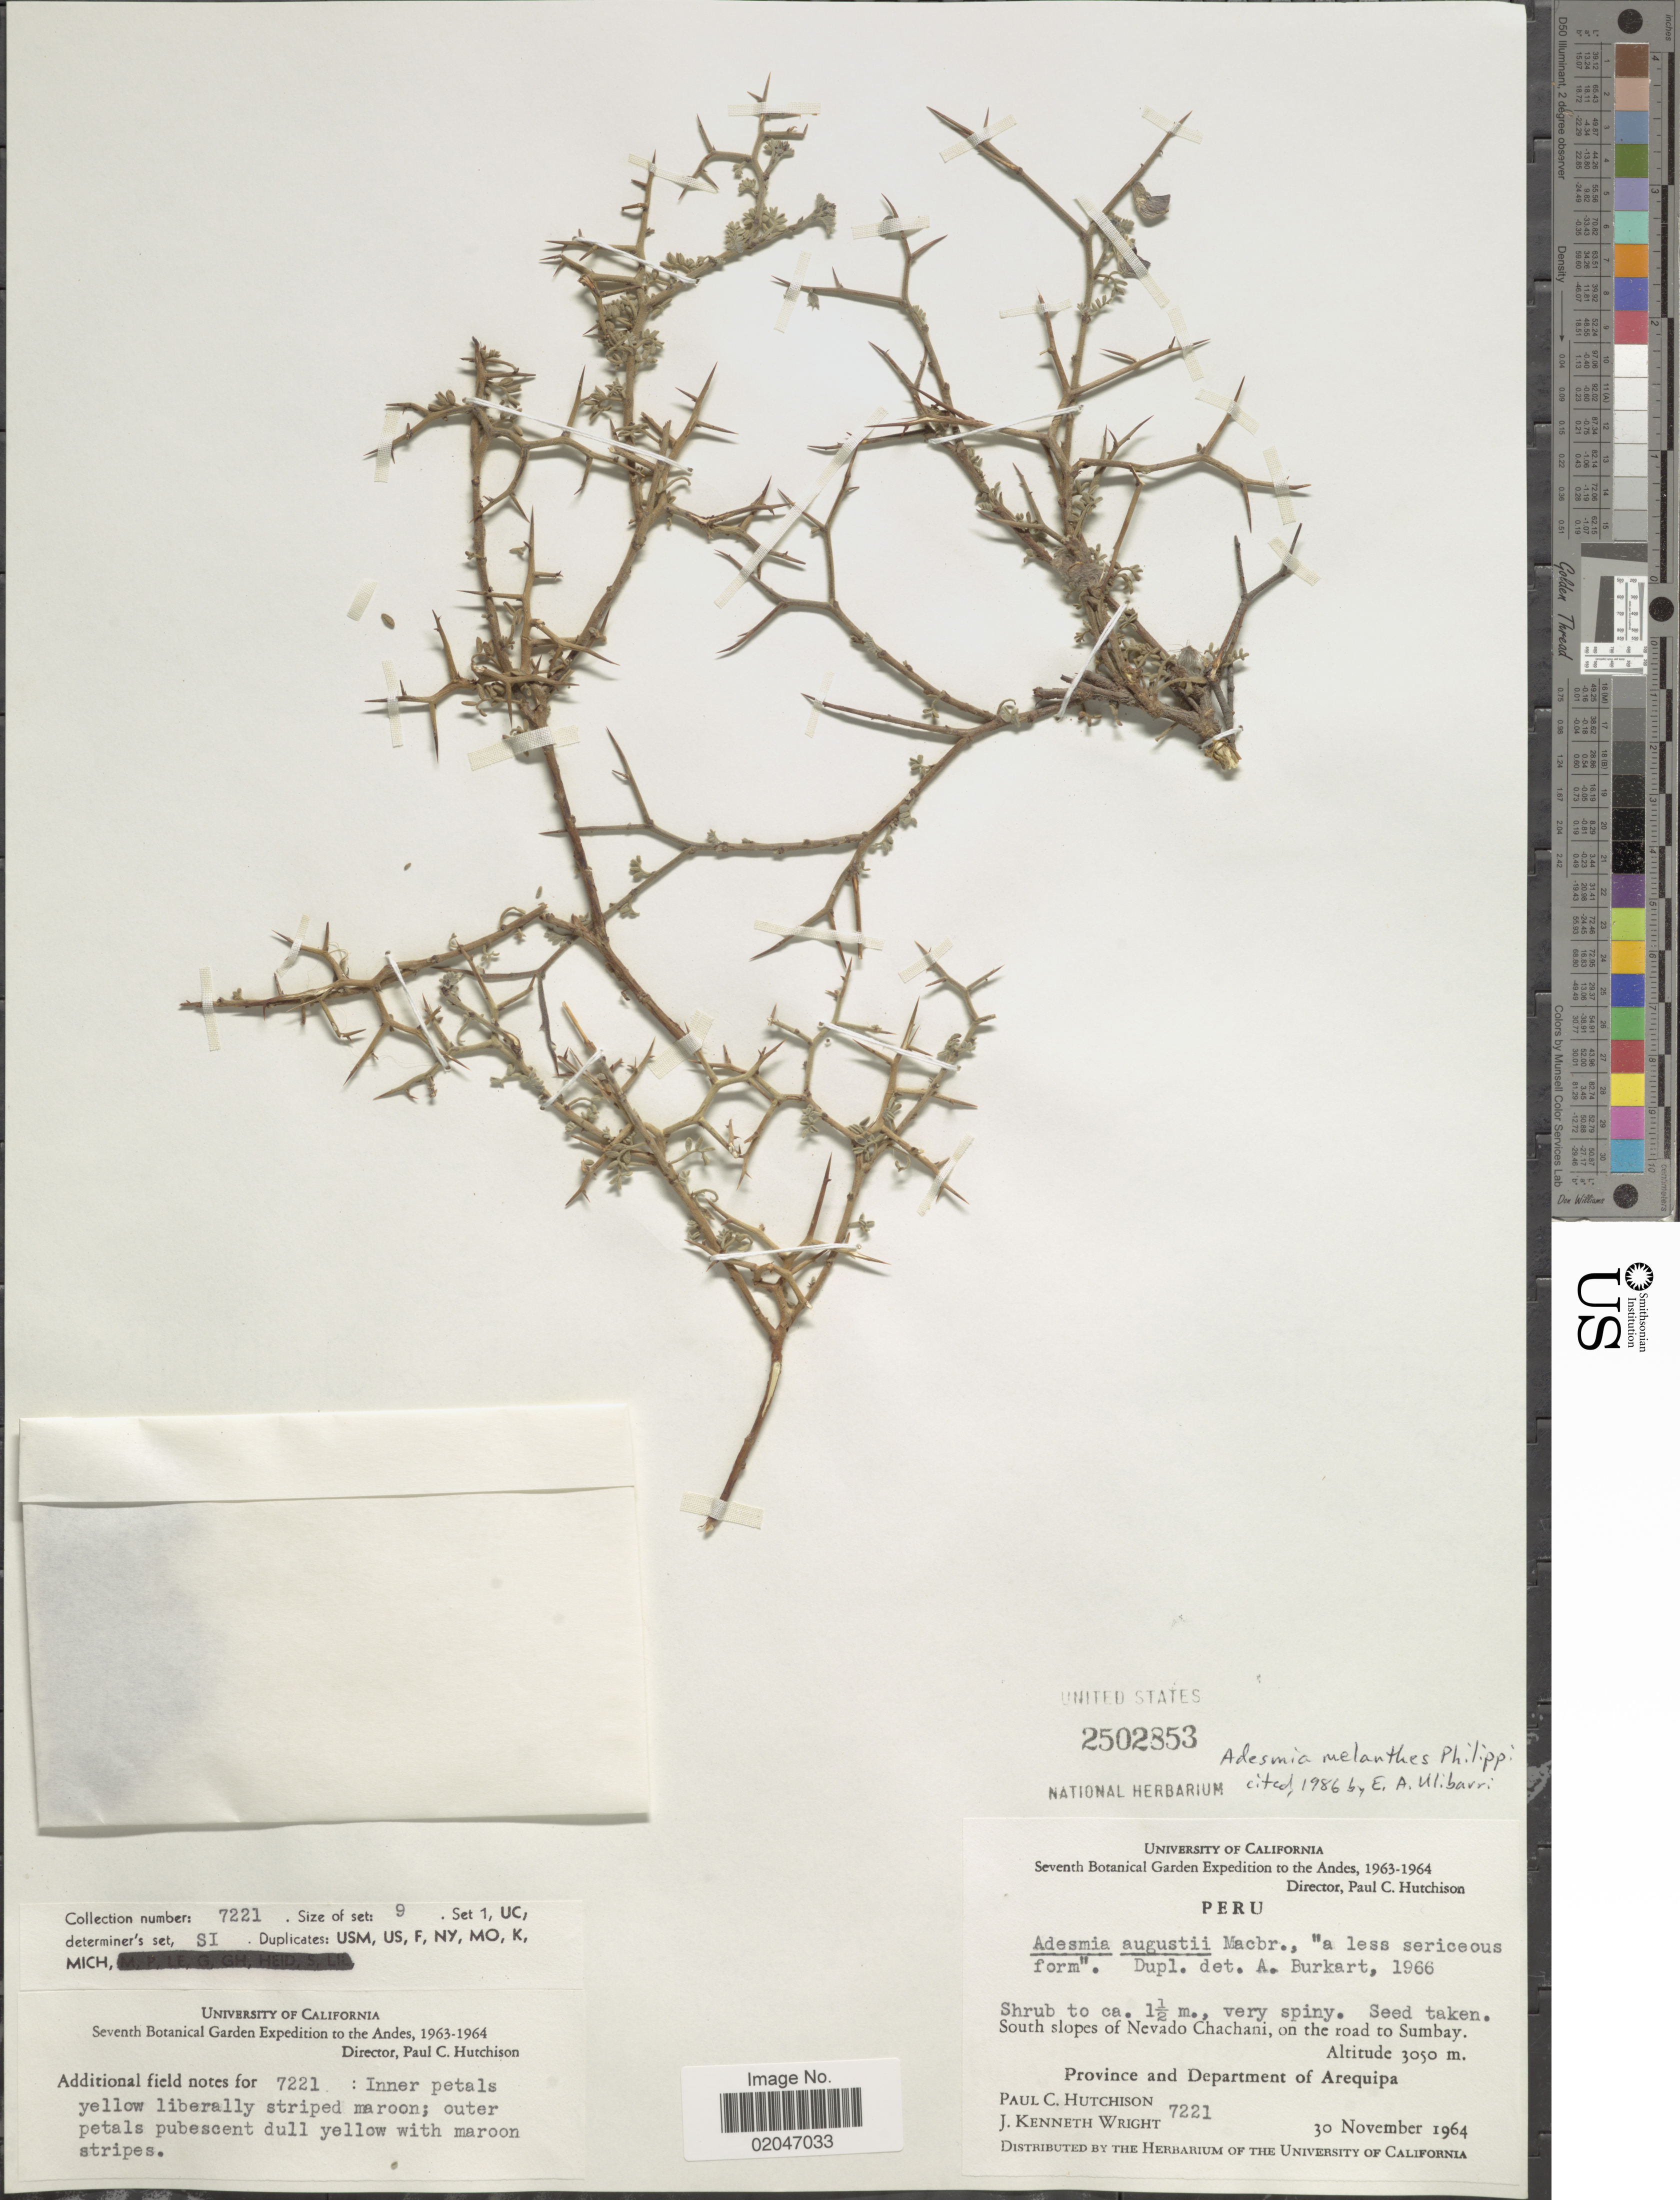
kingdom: Plantae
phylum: Tracheophyta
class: Magnoliopsida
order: Fabales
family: Fabaceae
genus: Adesmia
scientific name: Adesmia melanthes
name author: Phil.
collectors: P. C. Hutchison & J. K. Wright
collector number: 7221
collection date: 1964-11-30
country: Peru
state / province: Arequipa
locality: South slopes of Nevado Chachani, on the road to Sumbay, Province and Department of Arequipa.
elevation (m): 3050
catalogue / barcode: US 2502853